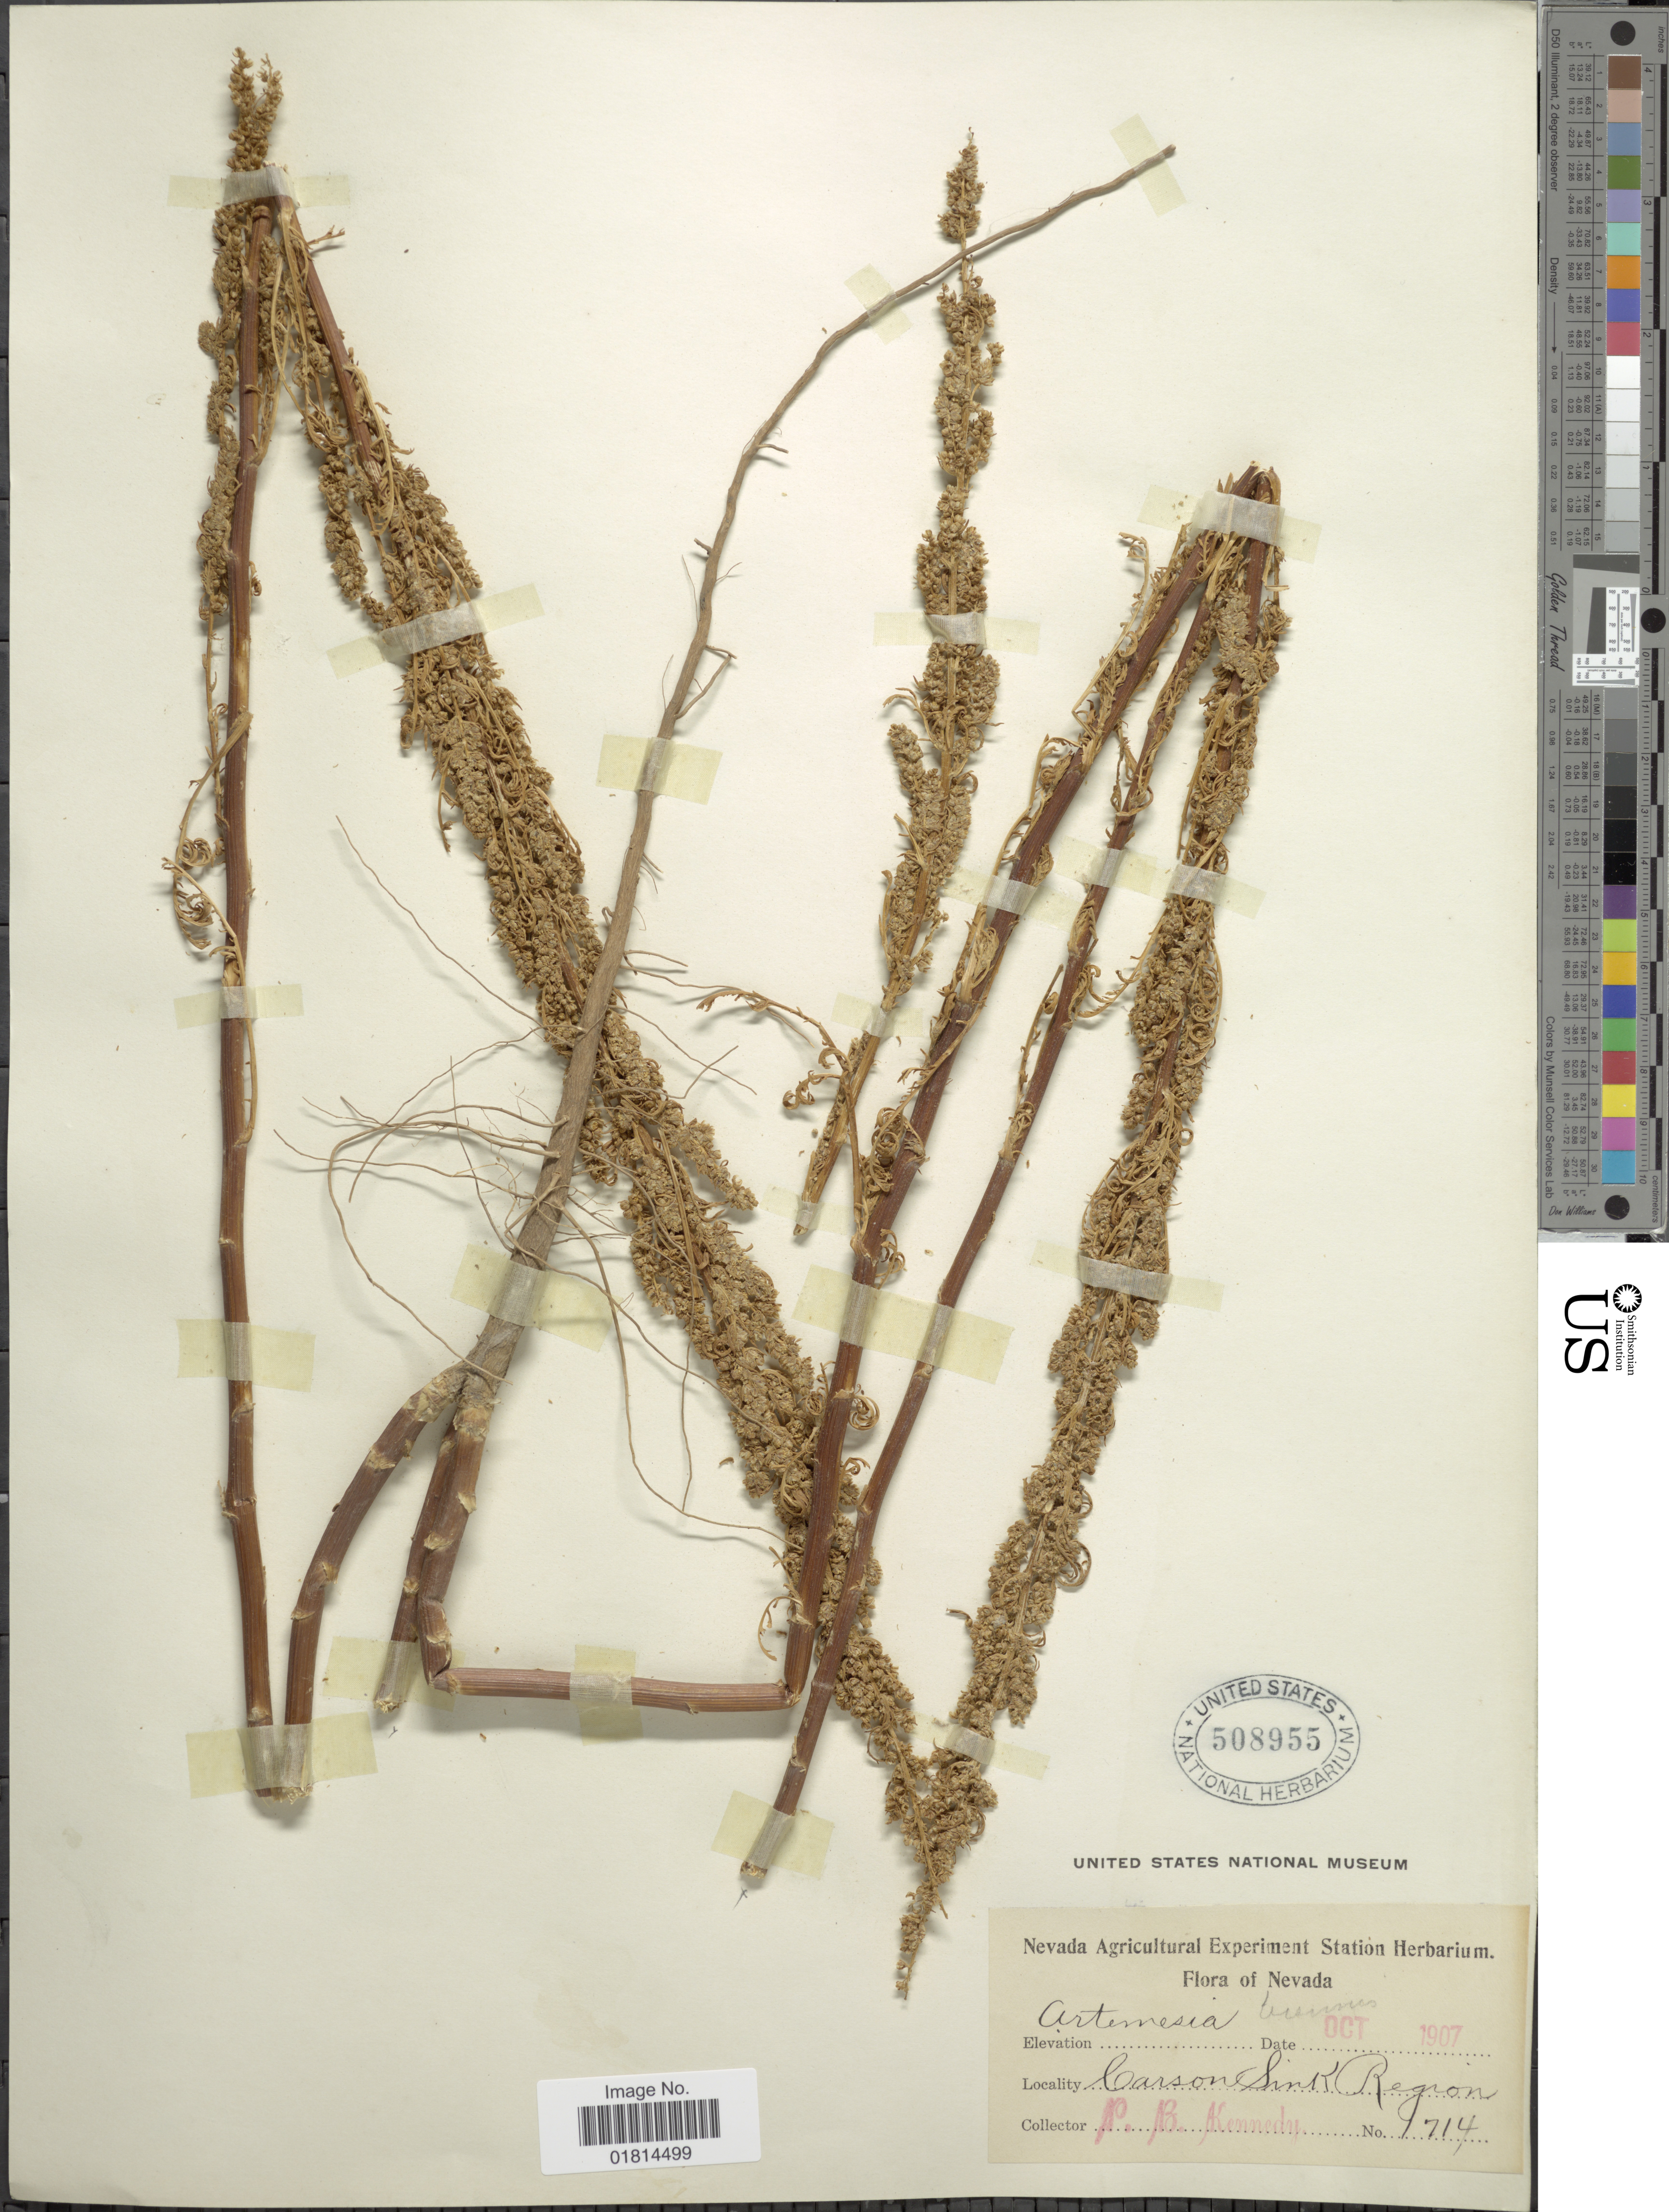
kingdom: Plantae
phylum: Tracheophyta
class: Magnoliopsida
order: Asterales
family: Asteraceae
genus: Artemisia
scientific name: Artemisia biennis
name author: Willd.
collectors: P. B. Kennedy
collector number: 1714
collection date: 1907-10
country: United States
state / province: Nevada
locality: Carson Sink Region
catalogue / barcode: US 508955